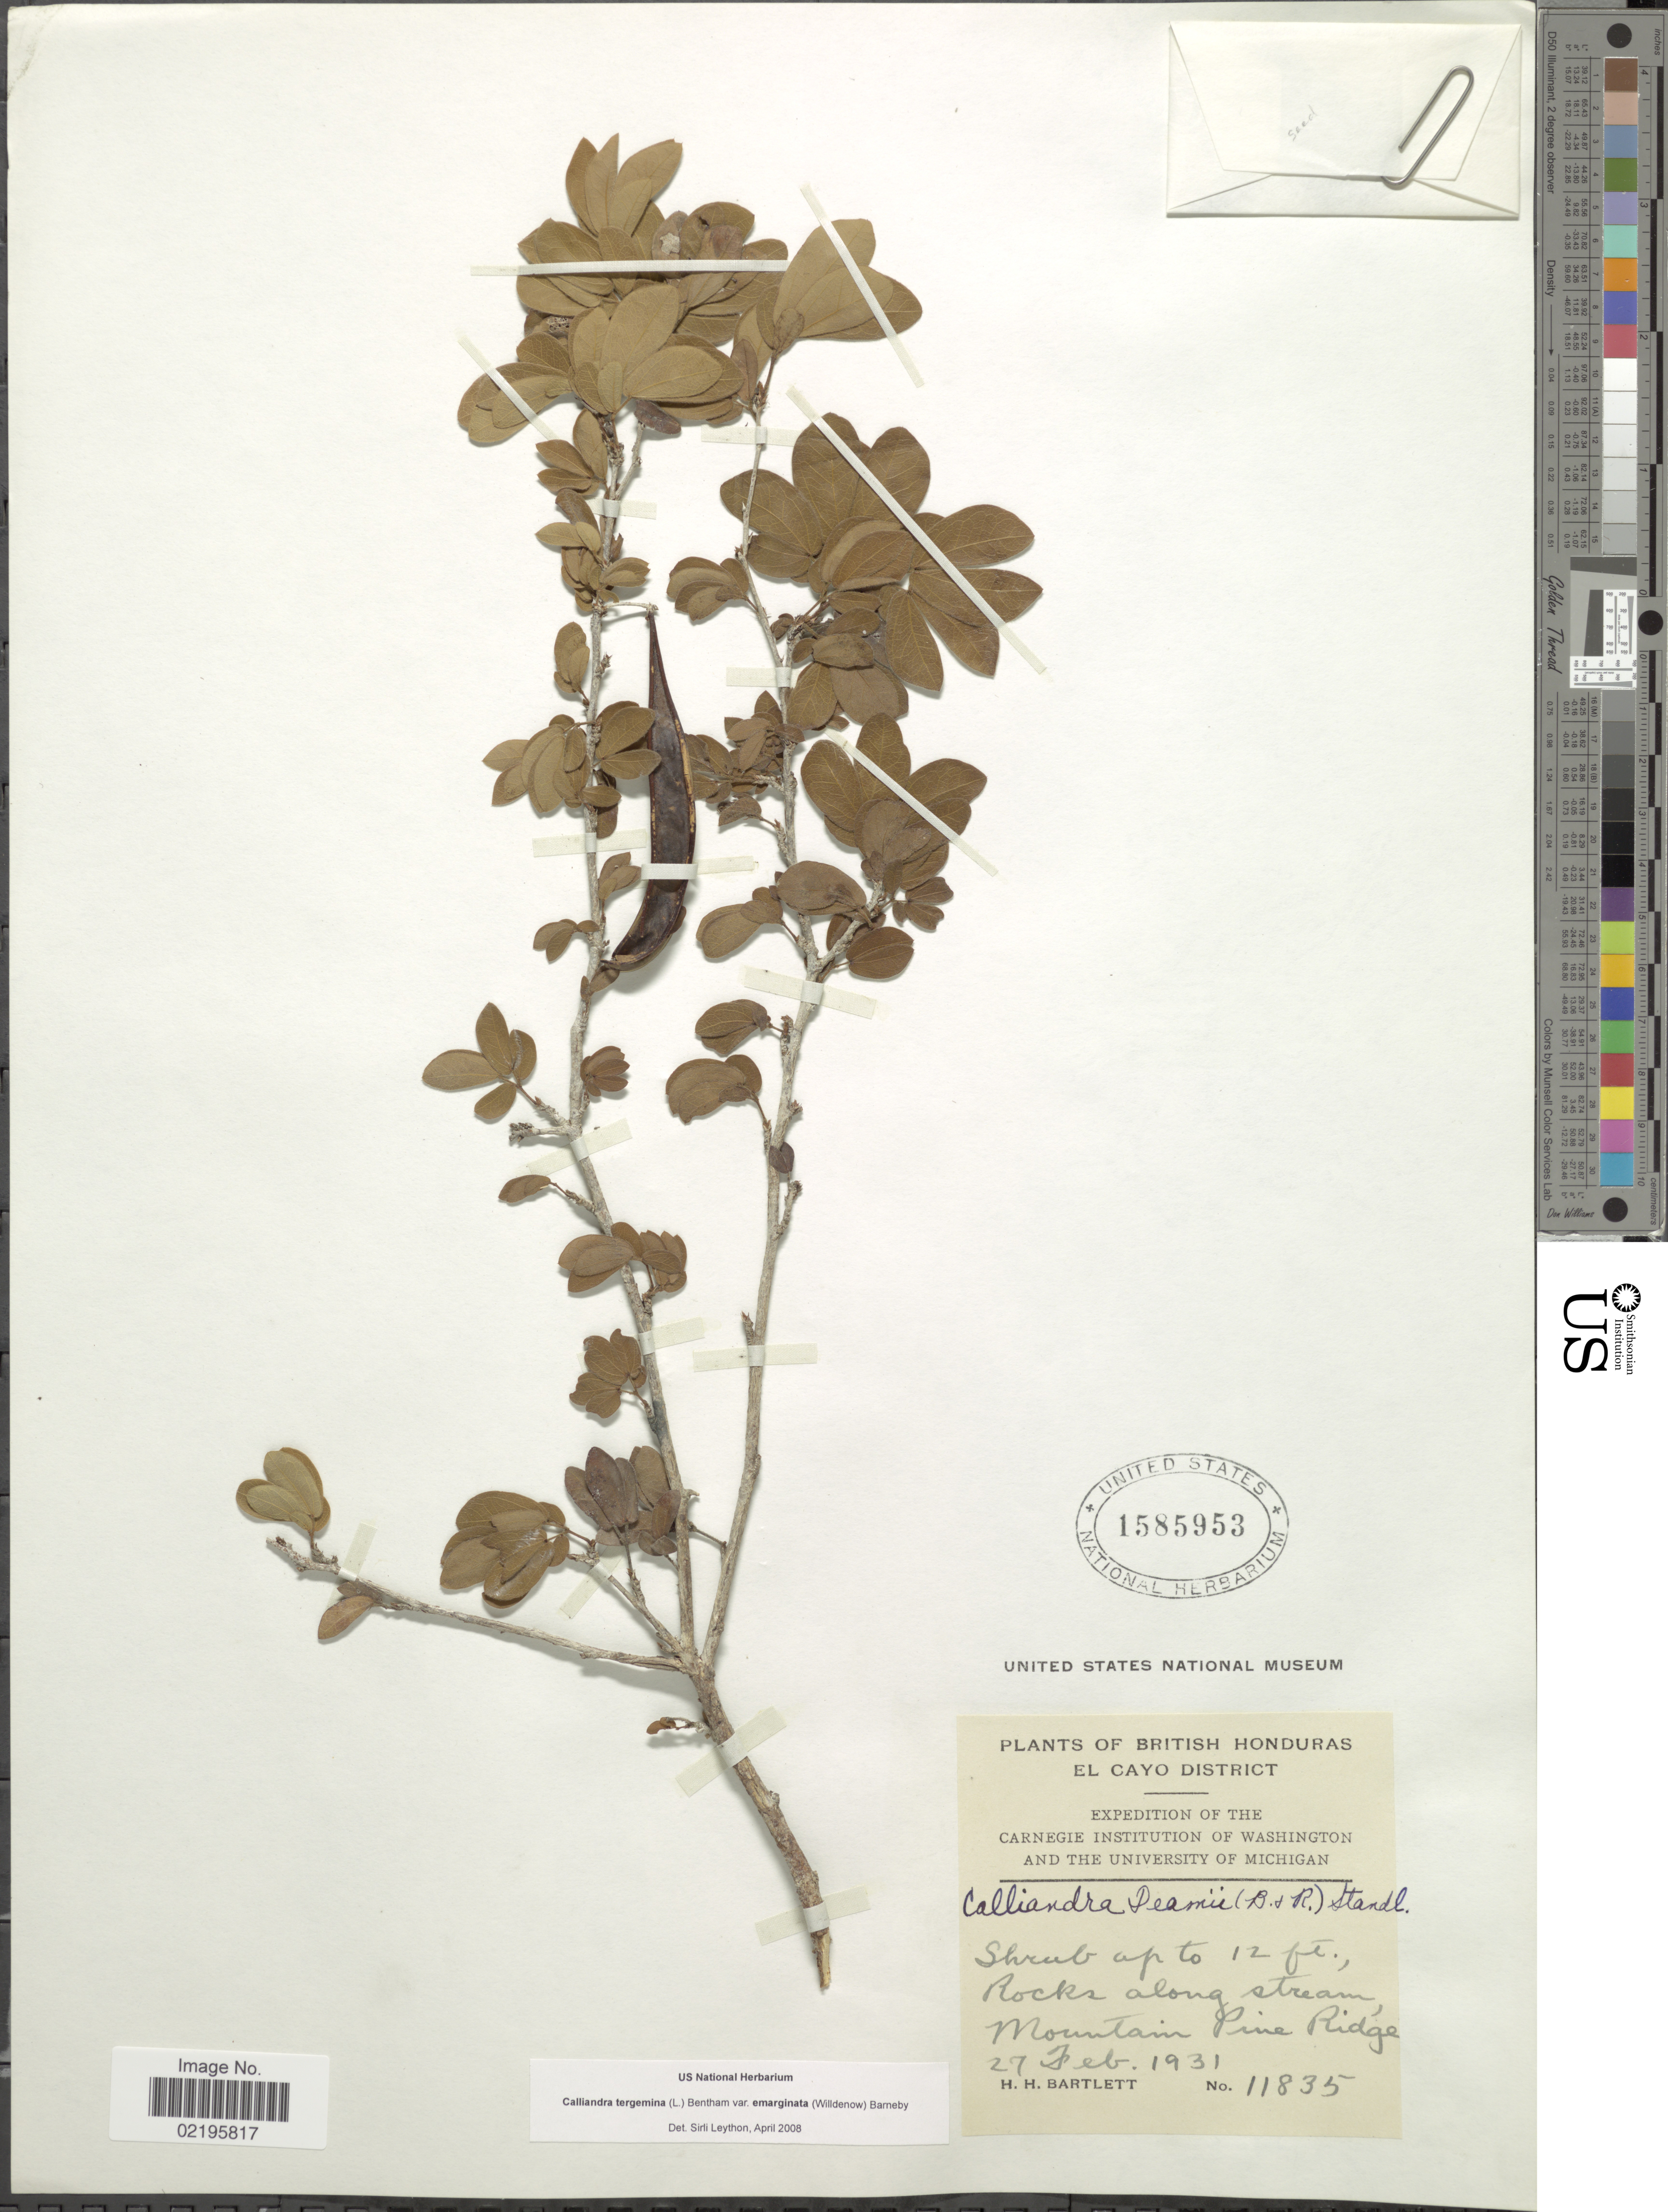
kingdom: Plantae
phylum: Tracheophyta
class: Magnoliopsida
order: Fabales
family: Fabaceae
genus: Calliandra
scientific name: Calliandra tergemina var. emarginata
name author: (Willd.) Barneby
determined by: Leython, S.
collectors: H. H. Bartlett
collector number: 11835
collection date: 1931-02-27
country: Belize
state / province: Cayo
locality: British Honduras, El Cayo District, rocks along stream, Mountain Pine Ridge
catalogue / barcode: US 1585953